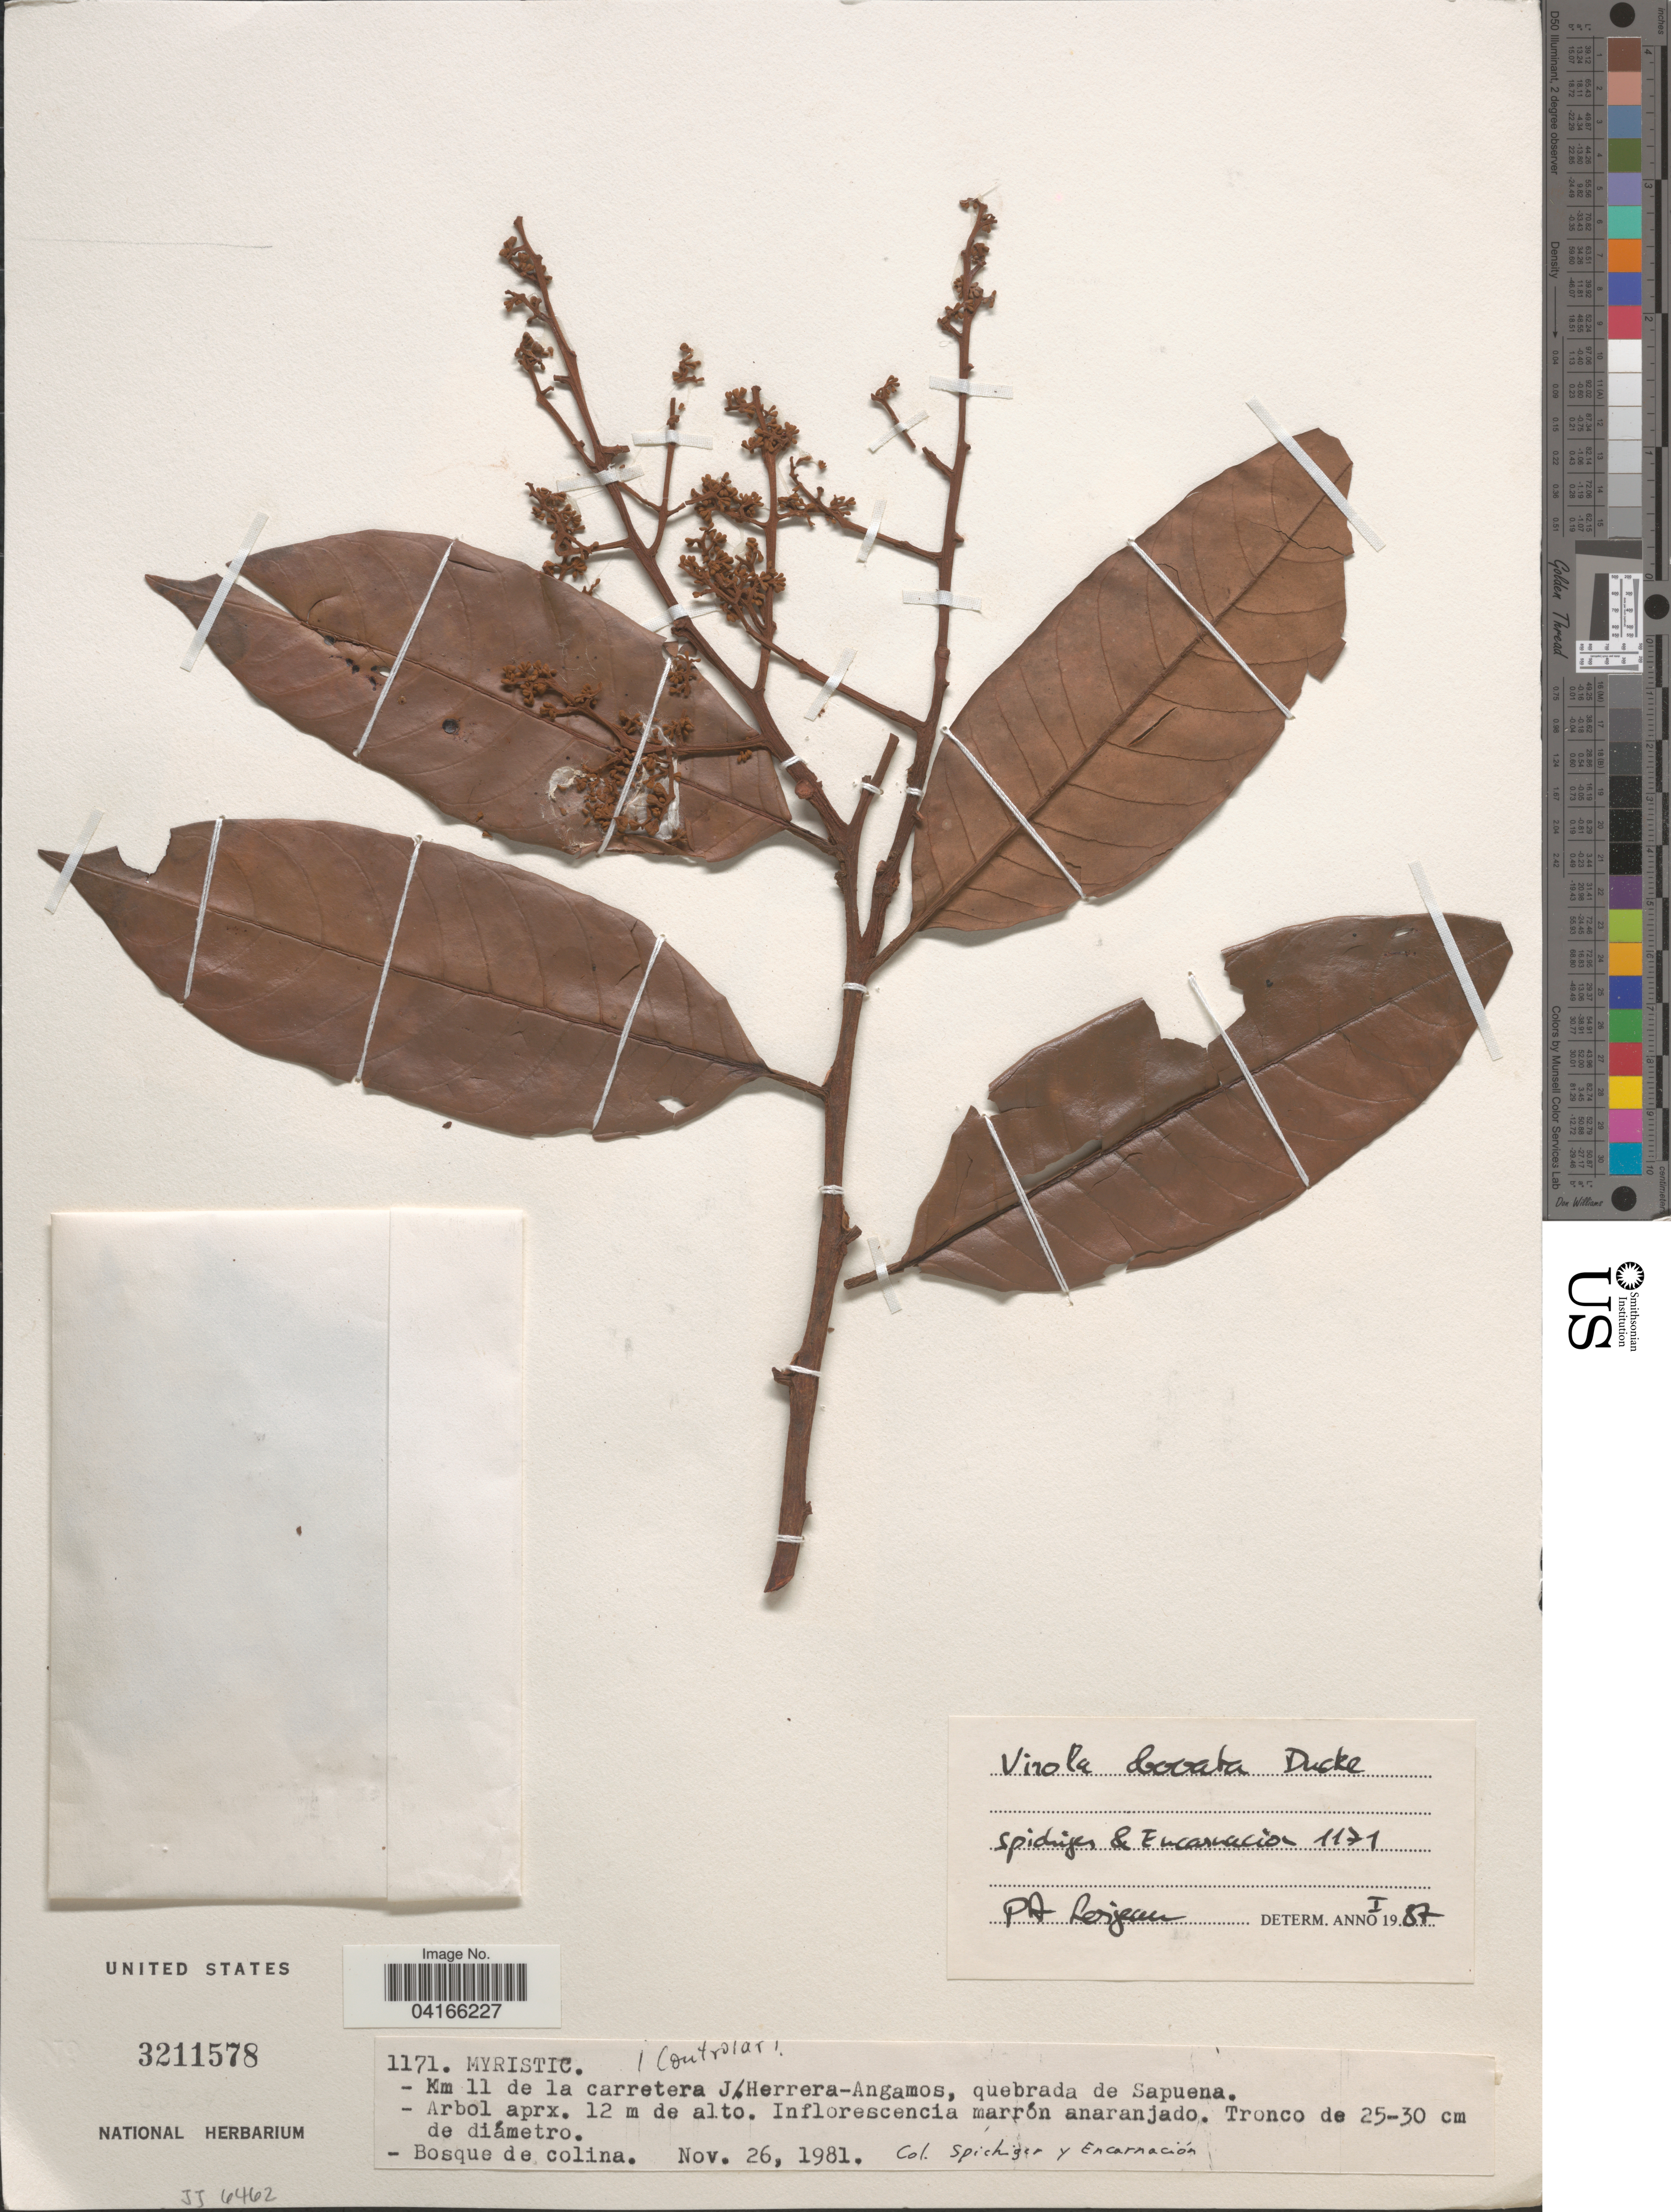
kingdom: Plantae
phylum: Tracheophyta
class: Magnoliopsida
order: Magnoliales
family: Myristicaceae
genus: Virola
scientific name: Virola obovata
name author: Ducke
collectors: Spichiger & -- Encarnacion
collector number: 1171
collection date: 1981-11-26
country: Peru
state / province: Loreto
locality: Km 11 de la carretera J. Herrera-Angamos, quebrada de Sapuena.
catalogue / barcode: US 3211578